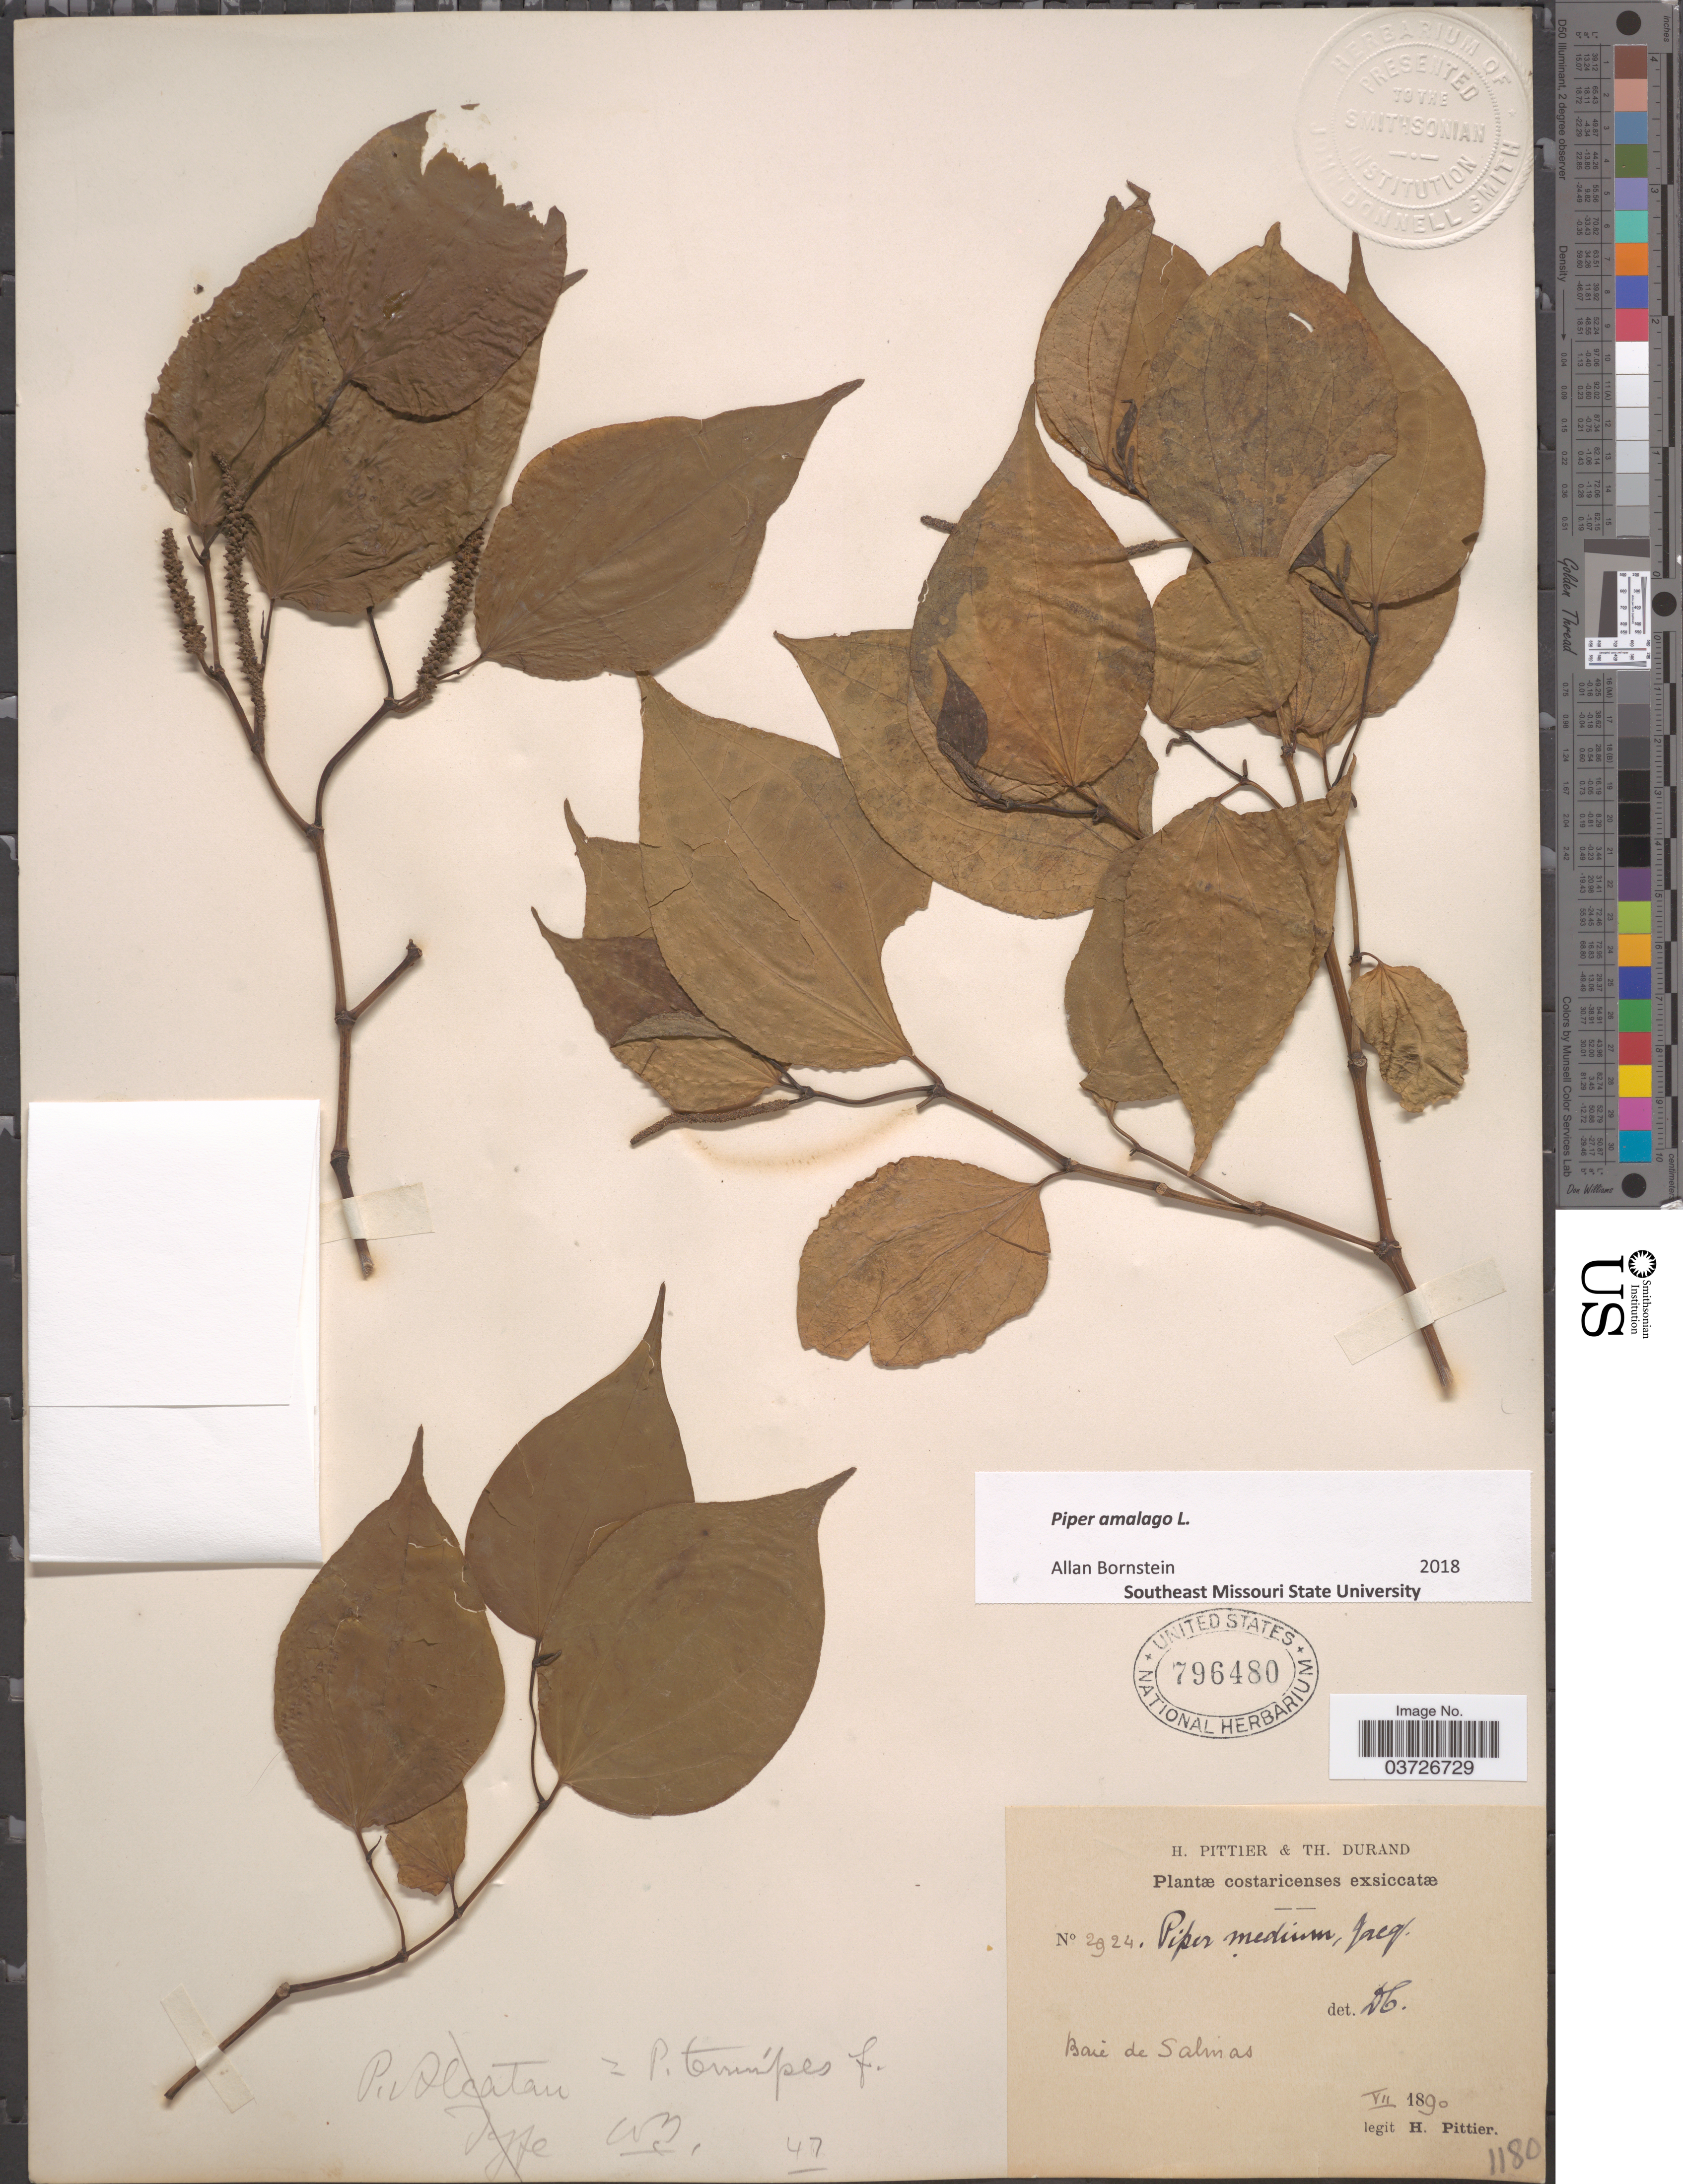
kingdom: Plantae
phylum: Tracheophyta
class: Magnoliopsida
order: Piperales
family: Piperaceae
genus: Piper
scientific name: Piper amalago var. medium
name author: (Jacq.) Yunck.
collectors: H. F. Pittier & T. Durand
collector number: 2924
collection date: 1890-07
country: Costa Rica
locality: Baie de Salmas.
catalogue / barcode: US 796480